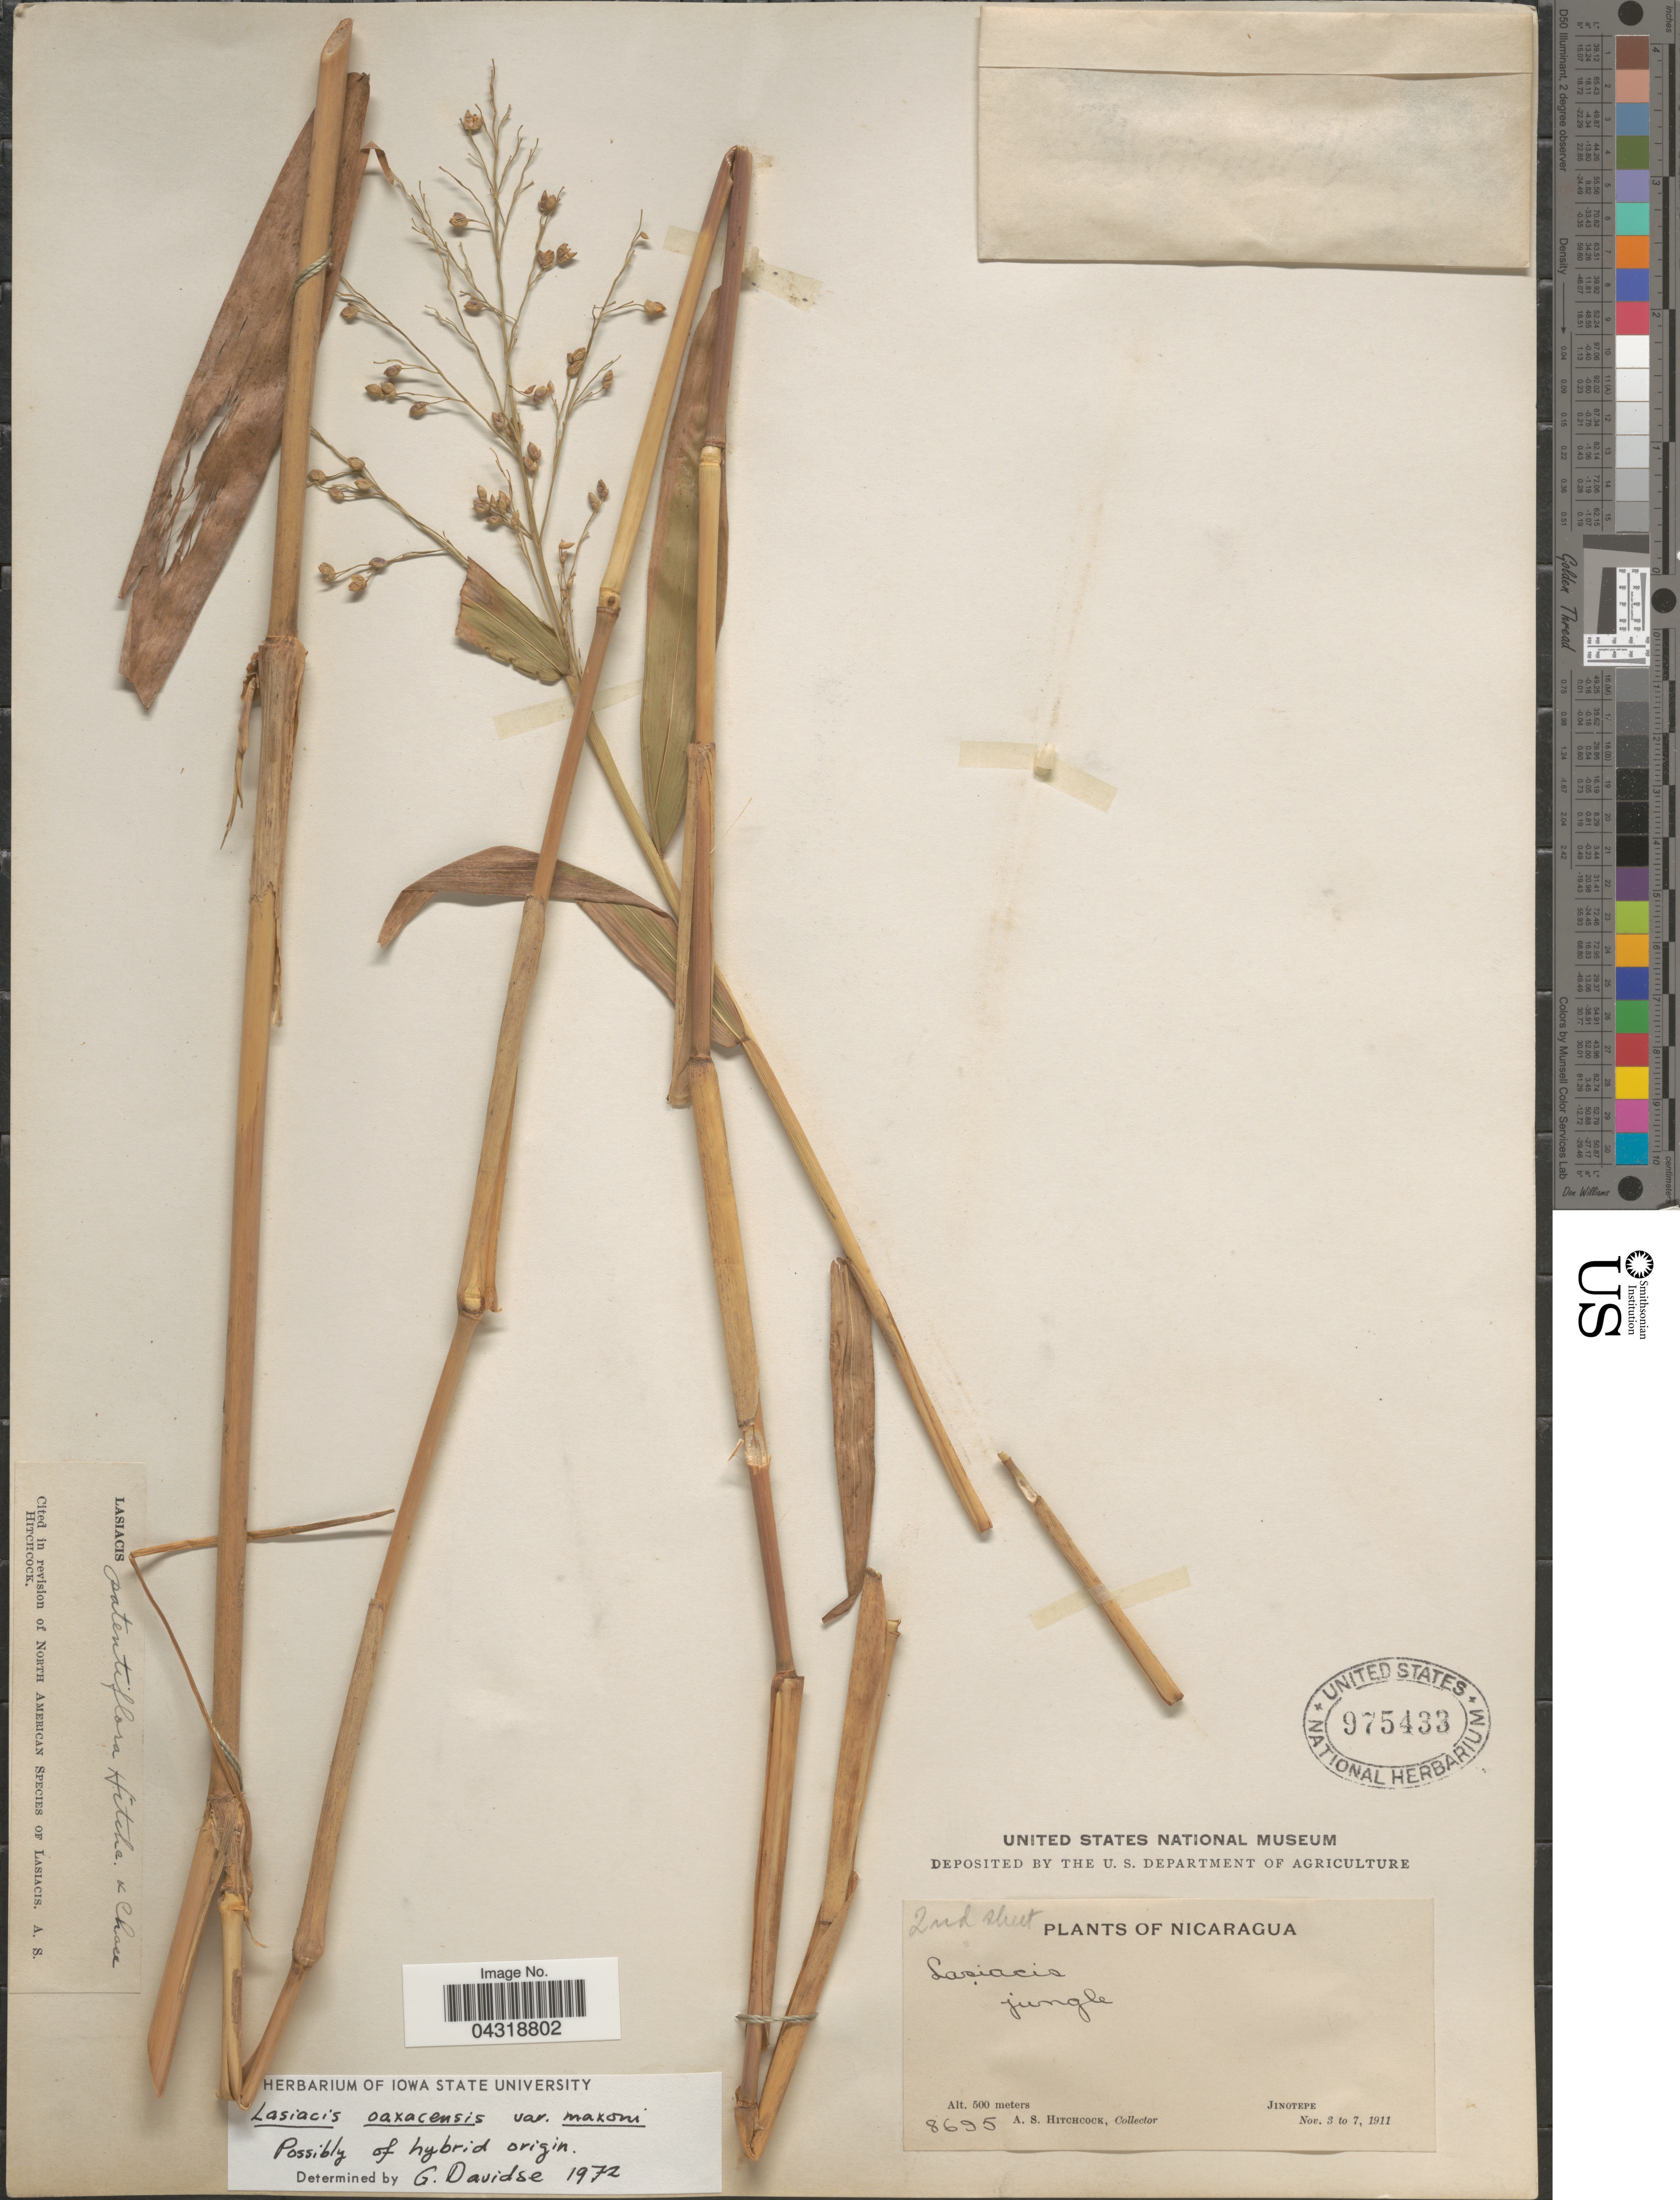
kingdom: Plantae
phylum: Tracheophyta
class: Liliopsida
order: Poales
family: Poaceae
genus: Lasiacis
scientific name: Lasiacis oaxacensis var. maxonii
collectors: A. S. Hitchcock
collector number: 8695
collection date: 1911-11-03/1911-11-07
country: Nicaragua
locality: Jinotepe.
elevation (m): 500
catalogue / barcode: US 975433